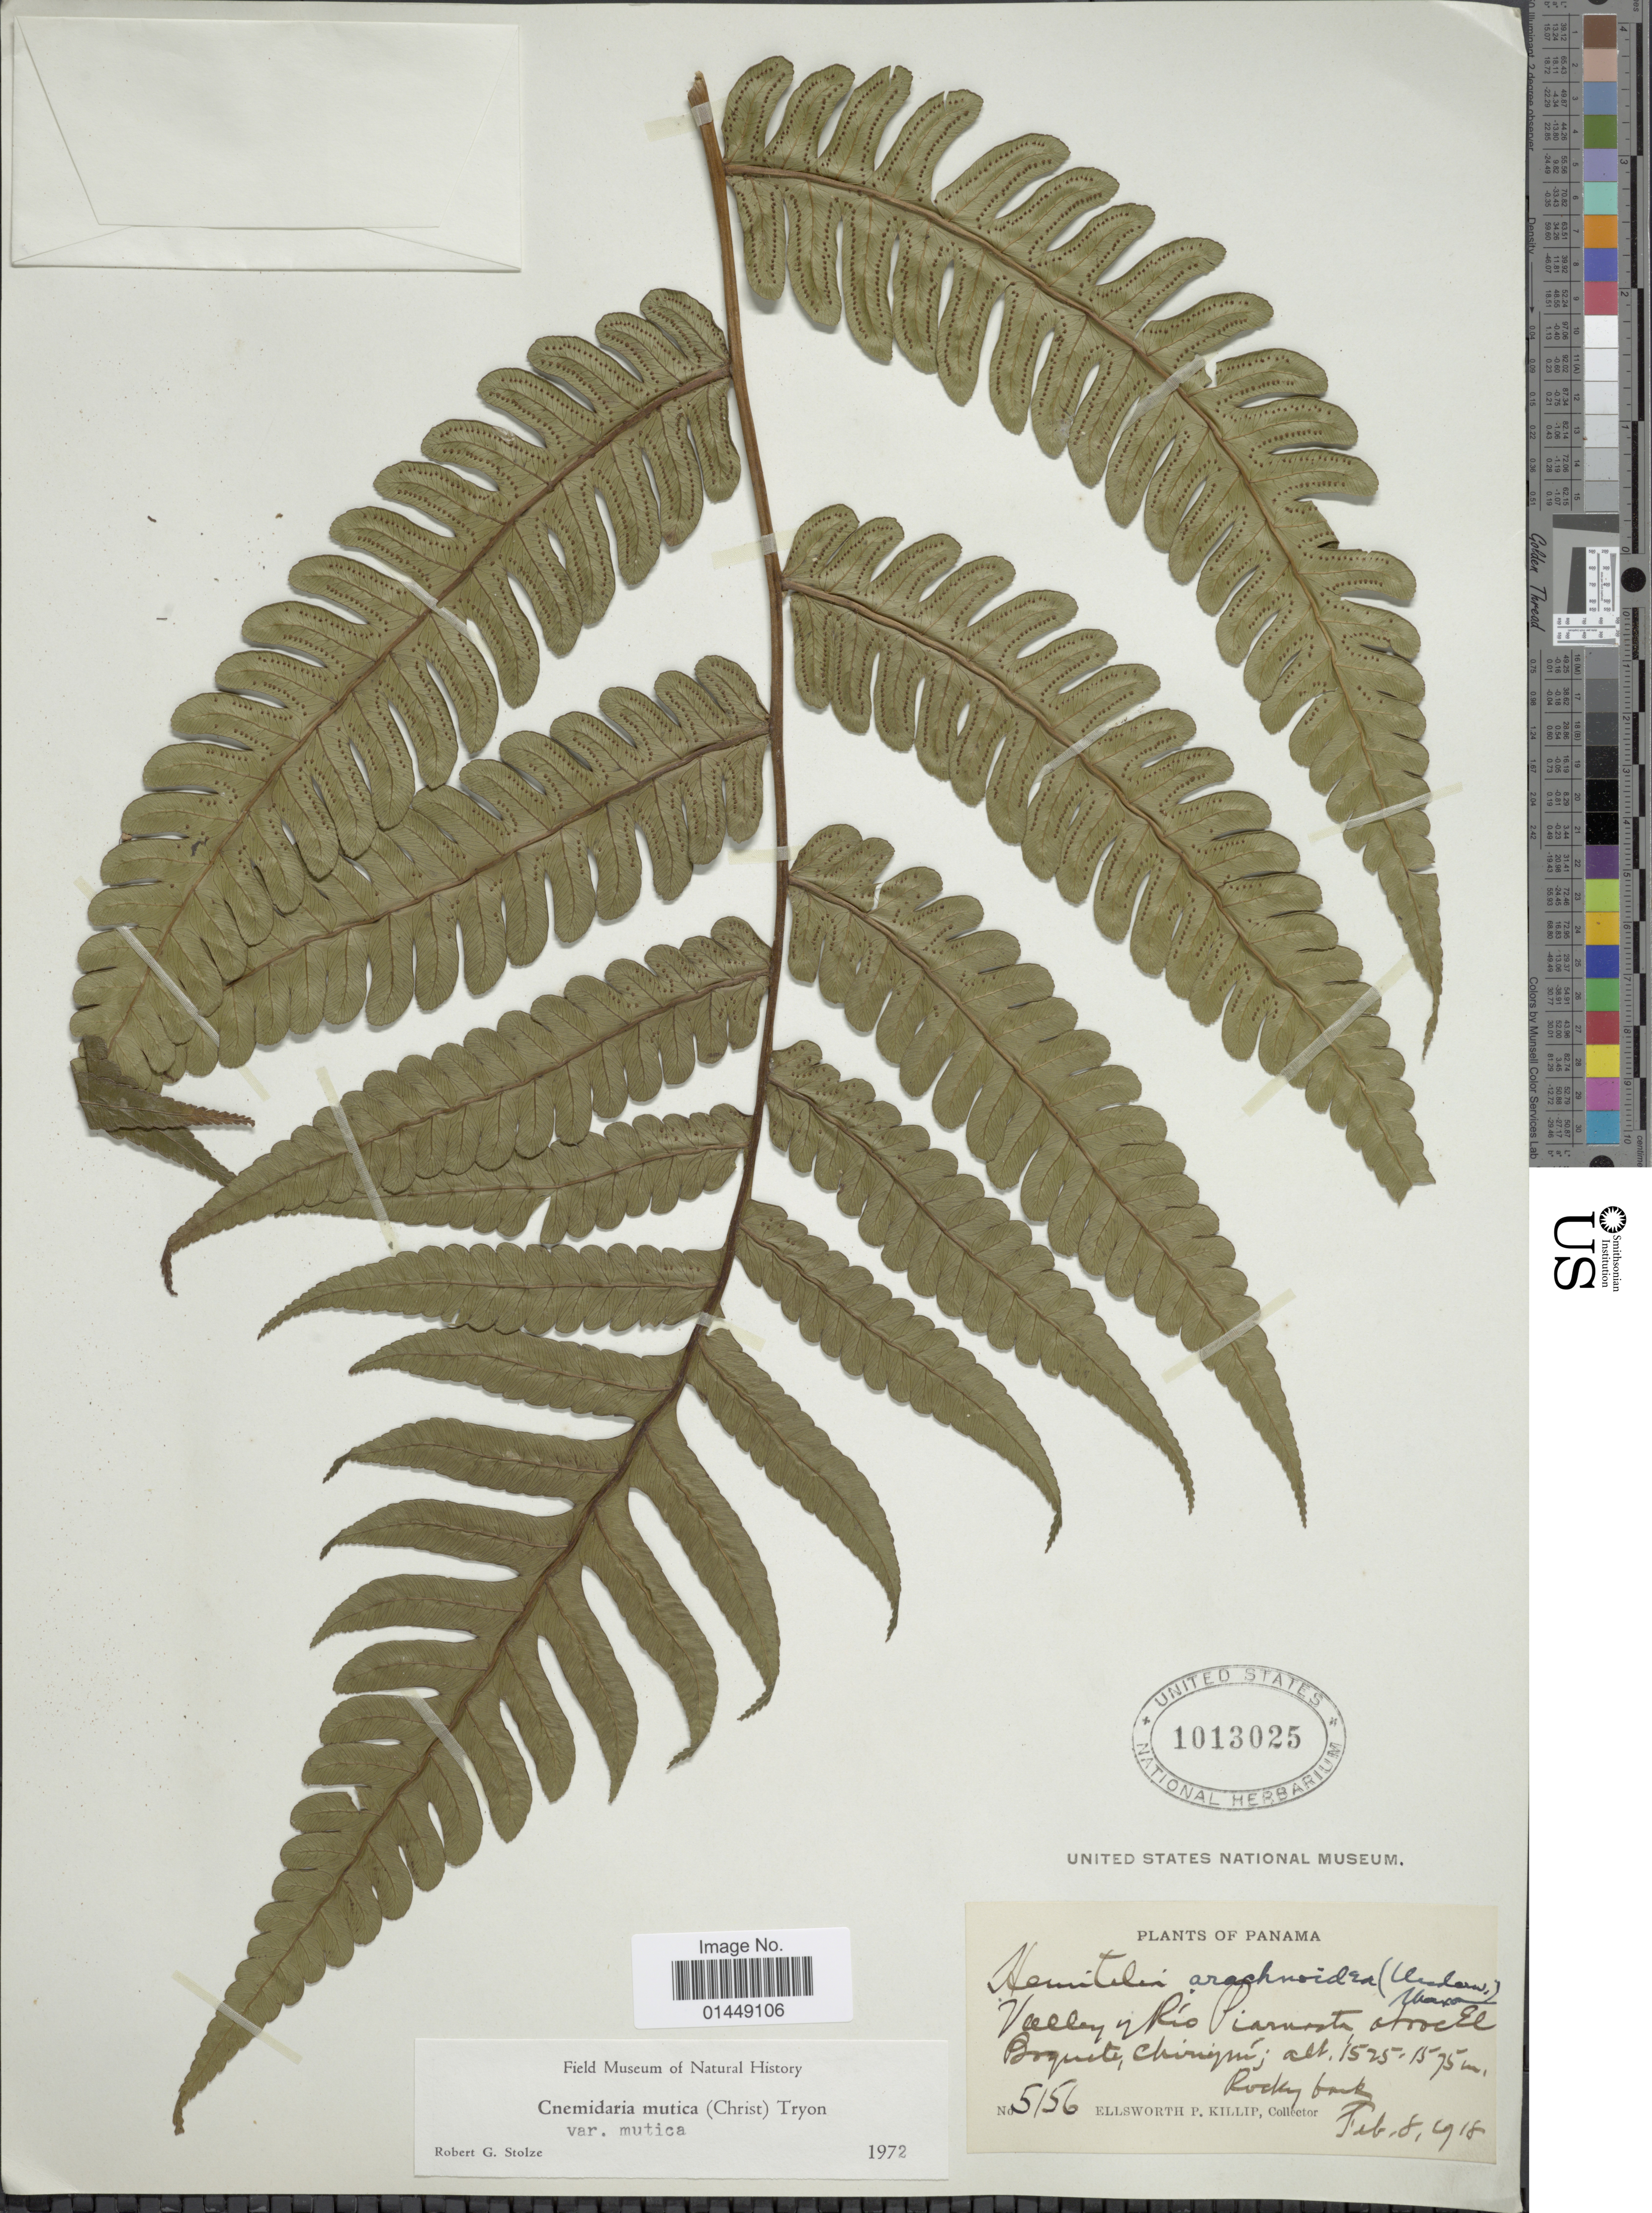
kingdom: Plantae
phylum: Tracheophyta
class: Polypodiopsida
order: Cyatheales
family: Cyatheaceae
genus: Cyathea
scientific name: Cyathea mutica var. mutica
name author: (Christ) Domin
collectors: E. P. Killip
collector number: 5156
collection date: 1918-02-08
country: Panama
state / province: Chiriqui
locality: Valley of Río Piarnasta above El Boquete, Chiriquí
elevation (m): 1525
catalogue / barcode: US 1013025